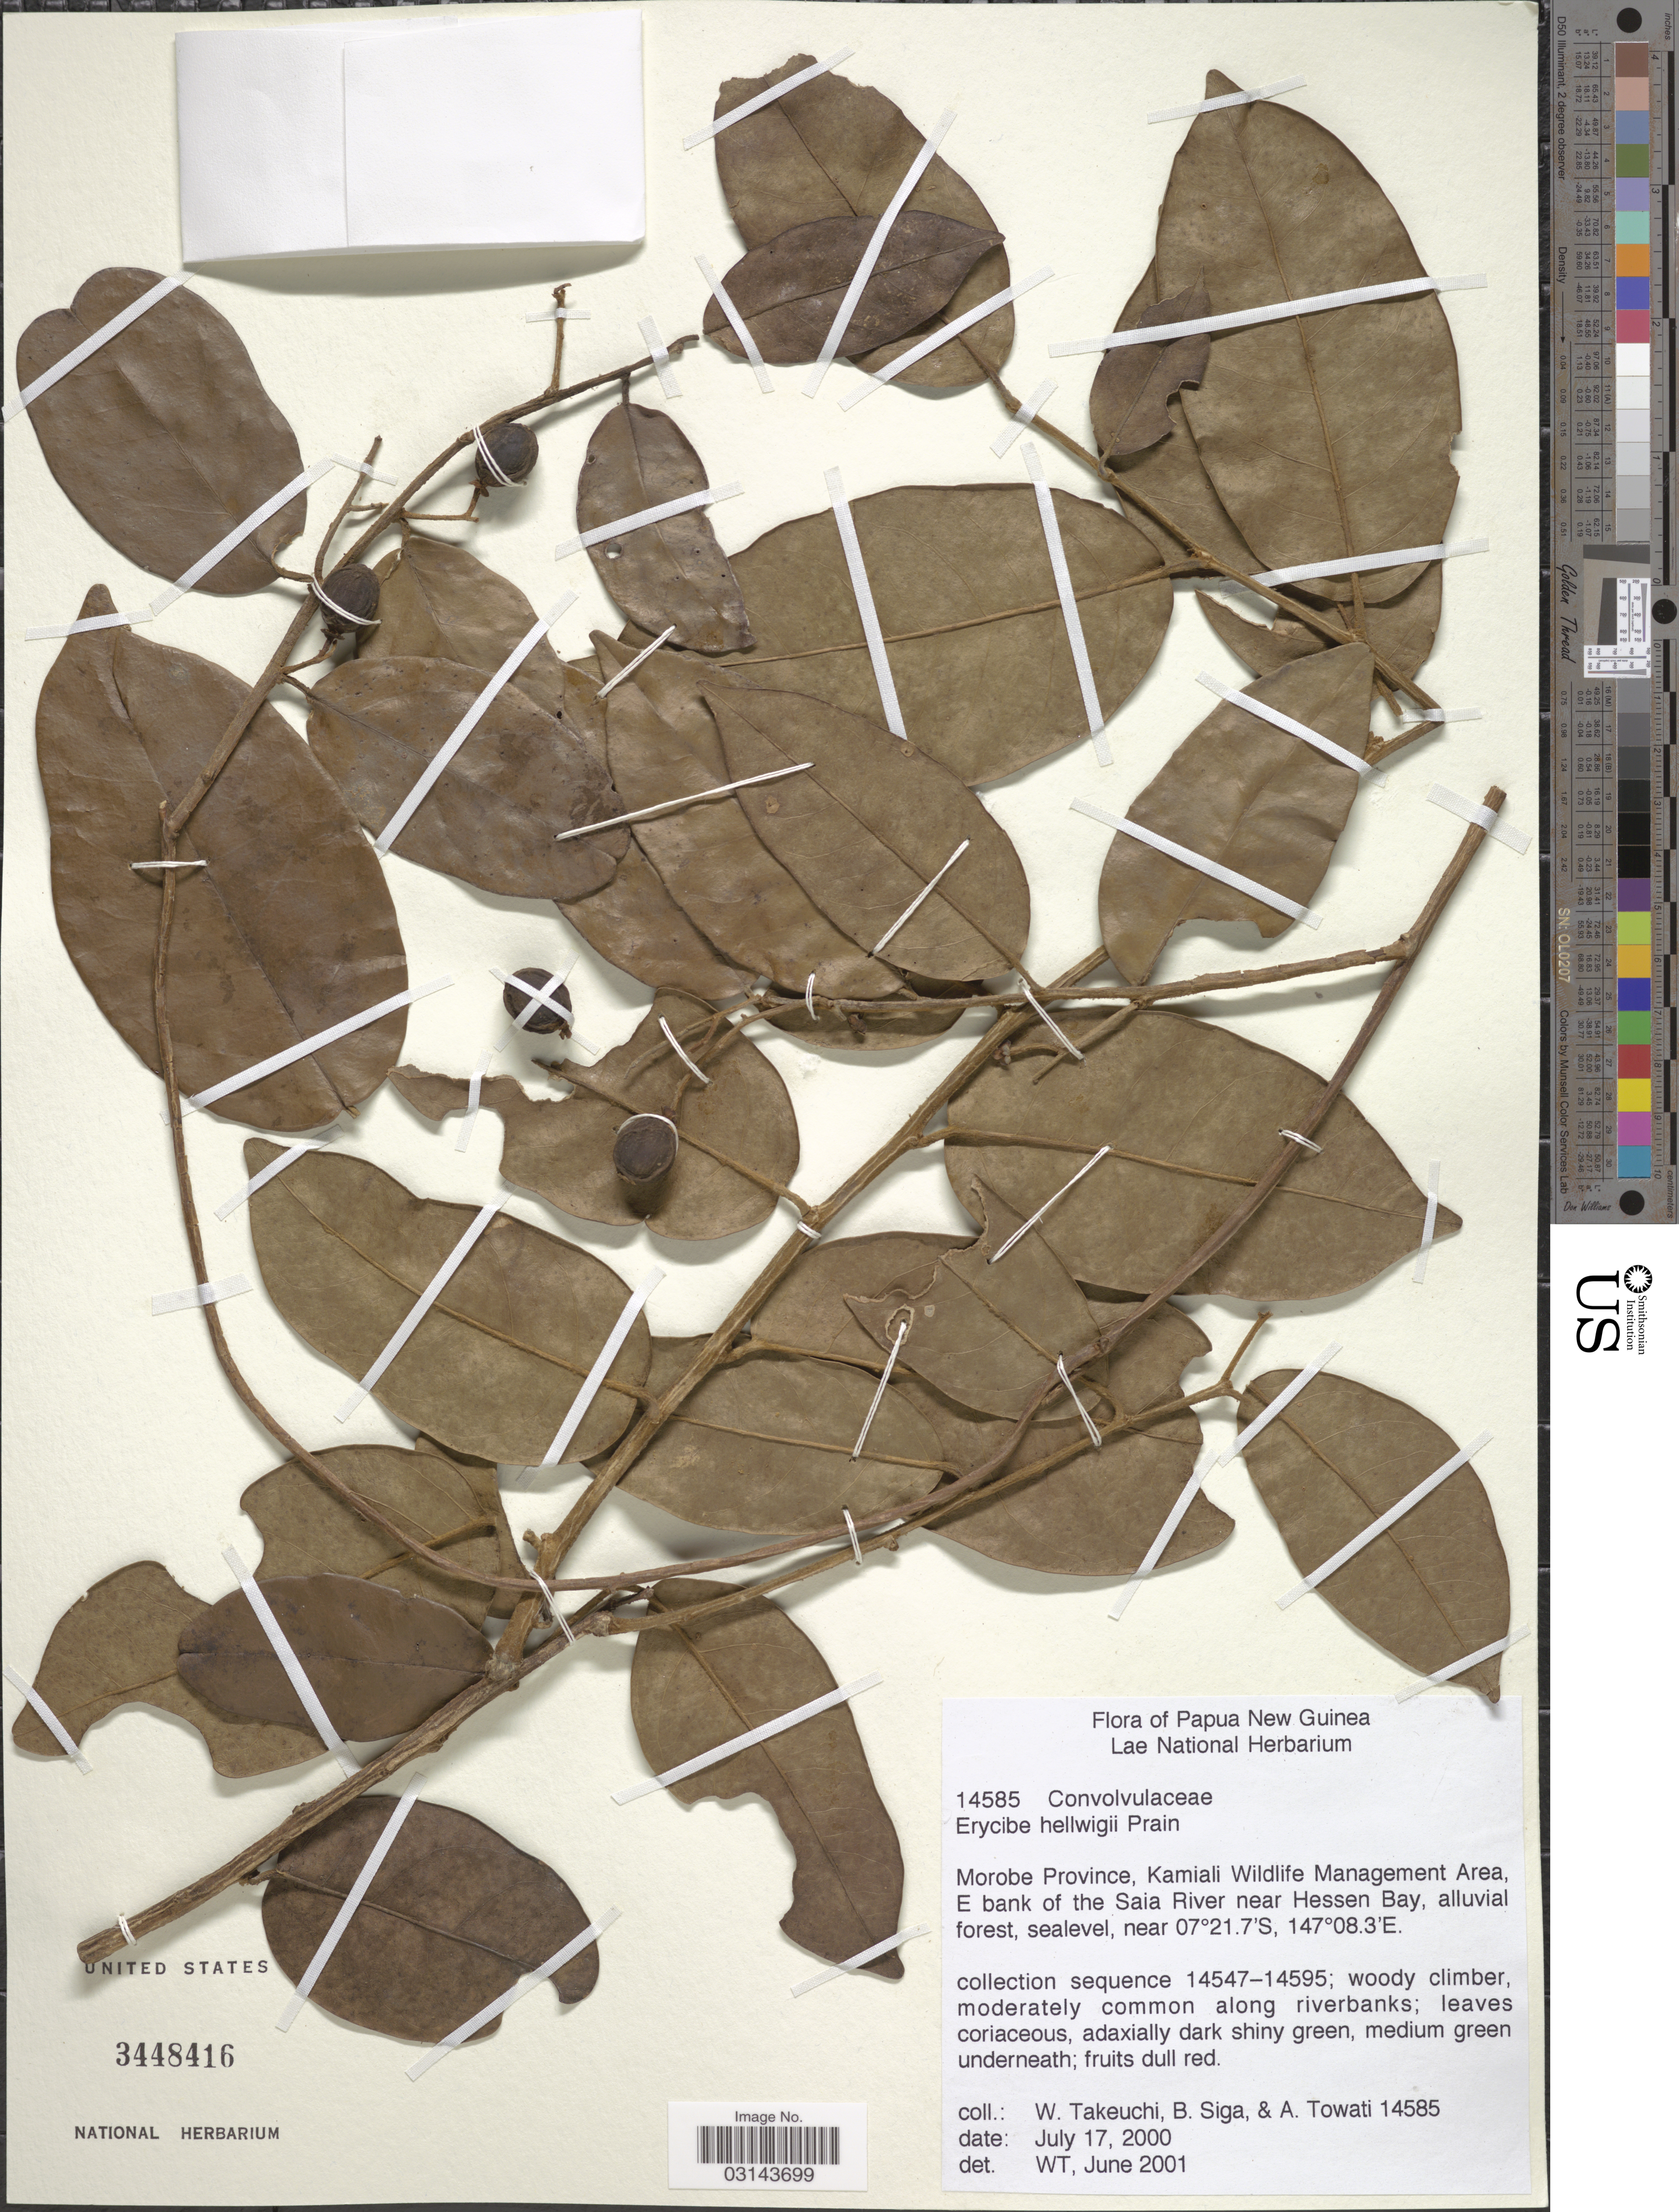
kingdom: Plantae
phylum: Tracheophyta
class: Magnoliopsida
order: Solanales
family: Convolvulaceae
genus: Erycibe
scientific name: Erycibe helwigii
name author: Prain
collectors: W. Takeuchi, B. Siga & A. Towati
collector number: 14585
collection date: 2000-07-17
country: Papua New Guinea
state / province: Morobe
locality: Kamiali Wildlife Management Area, E bank of the Saia River near Hessen Bay.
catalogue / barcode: US 3448416